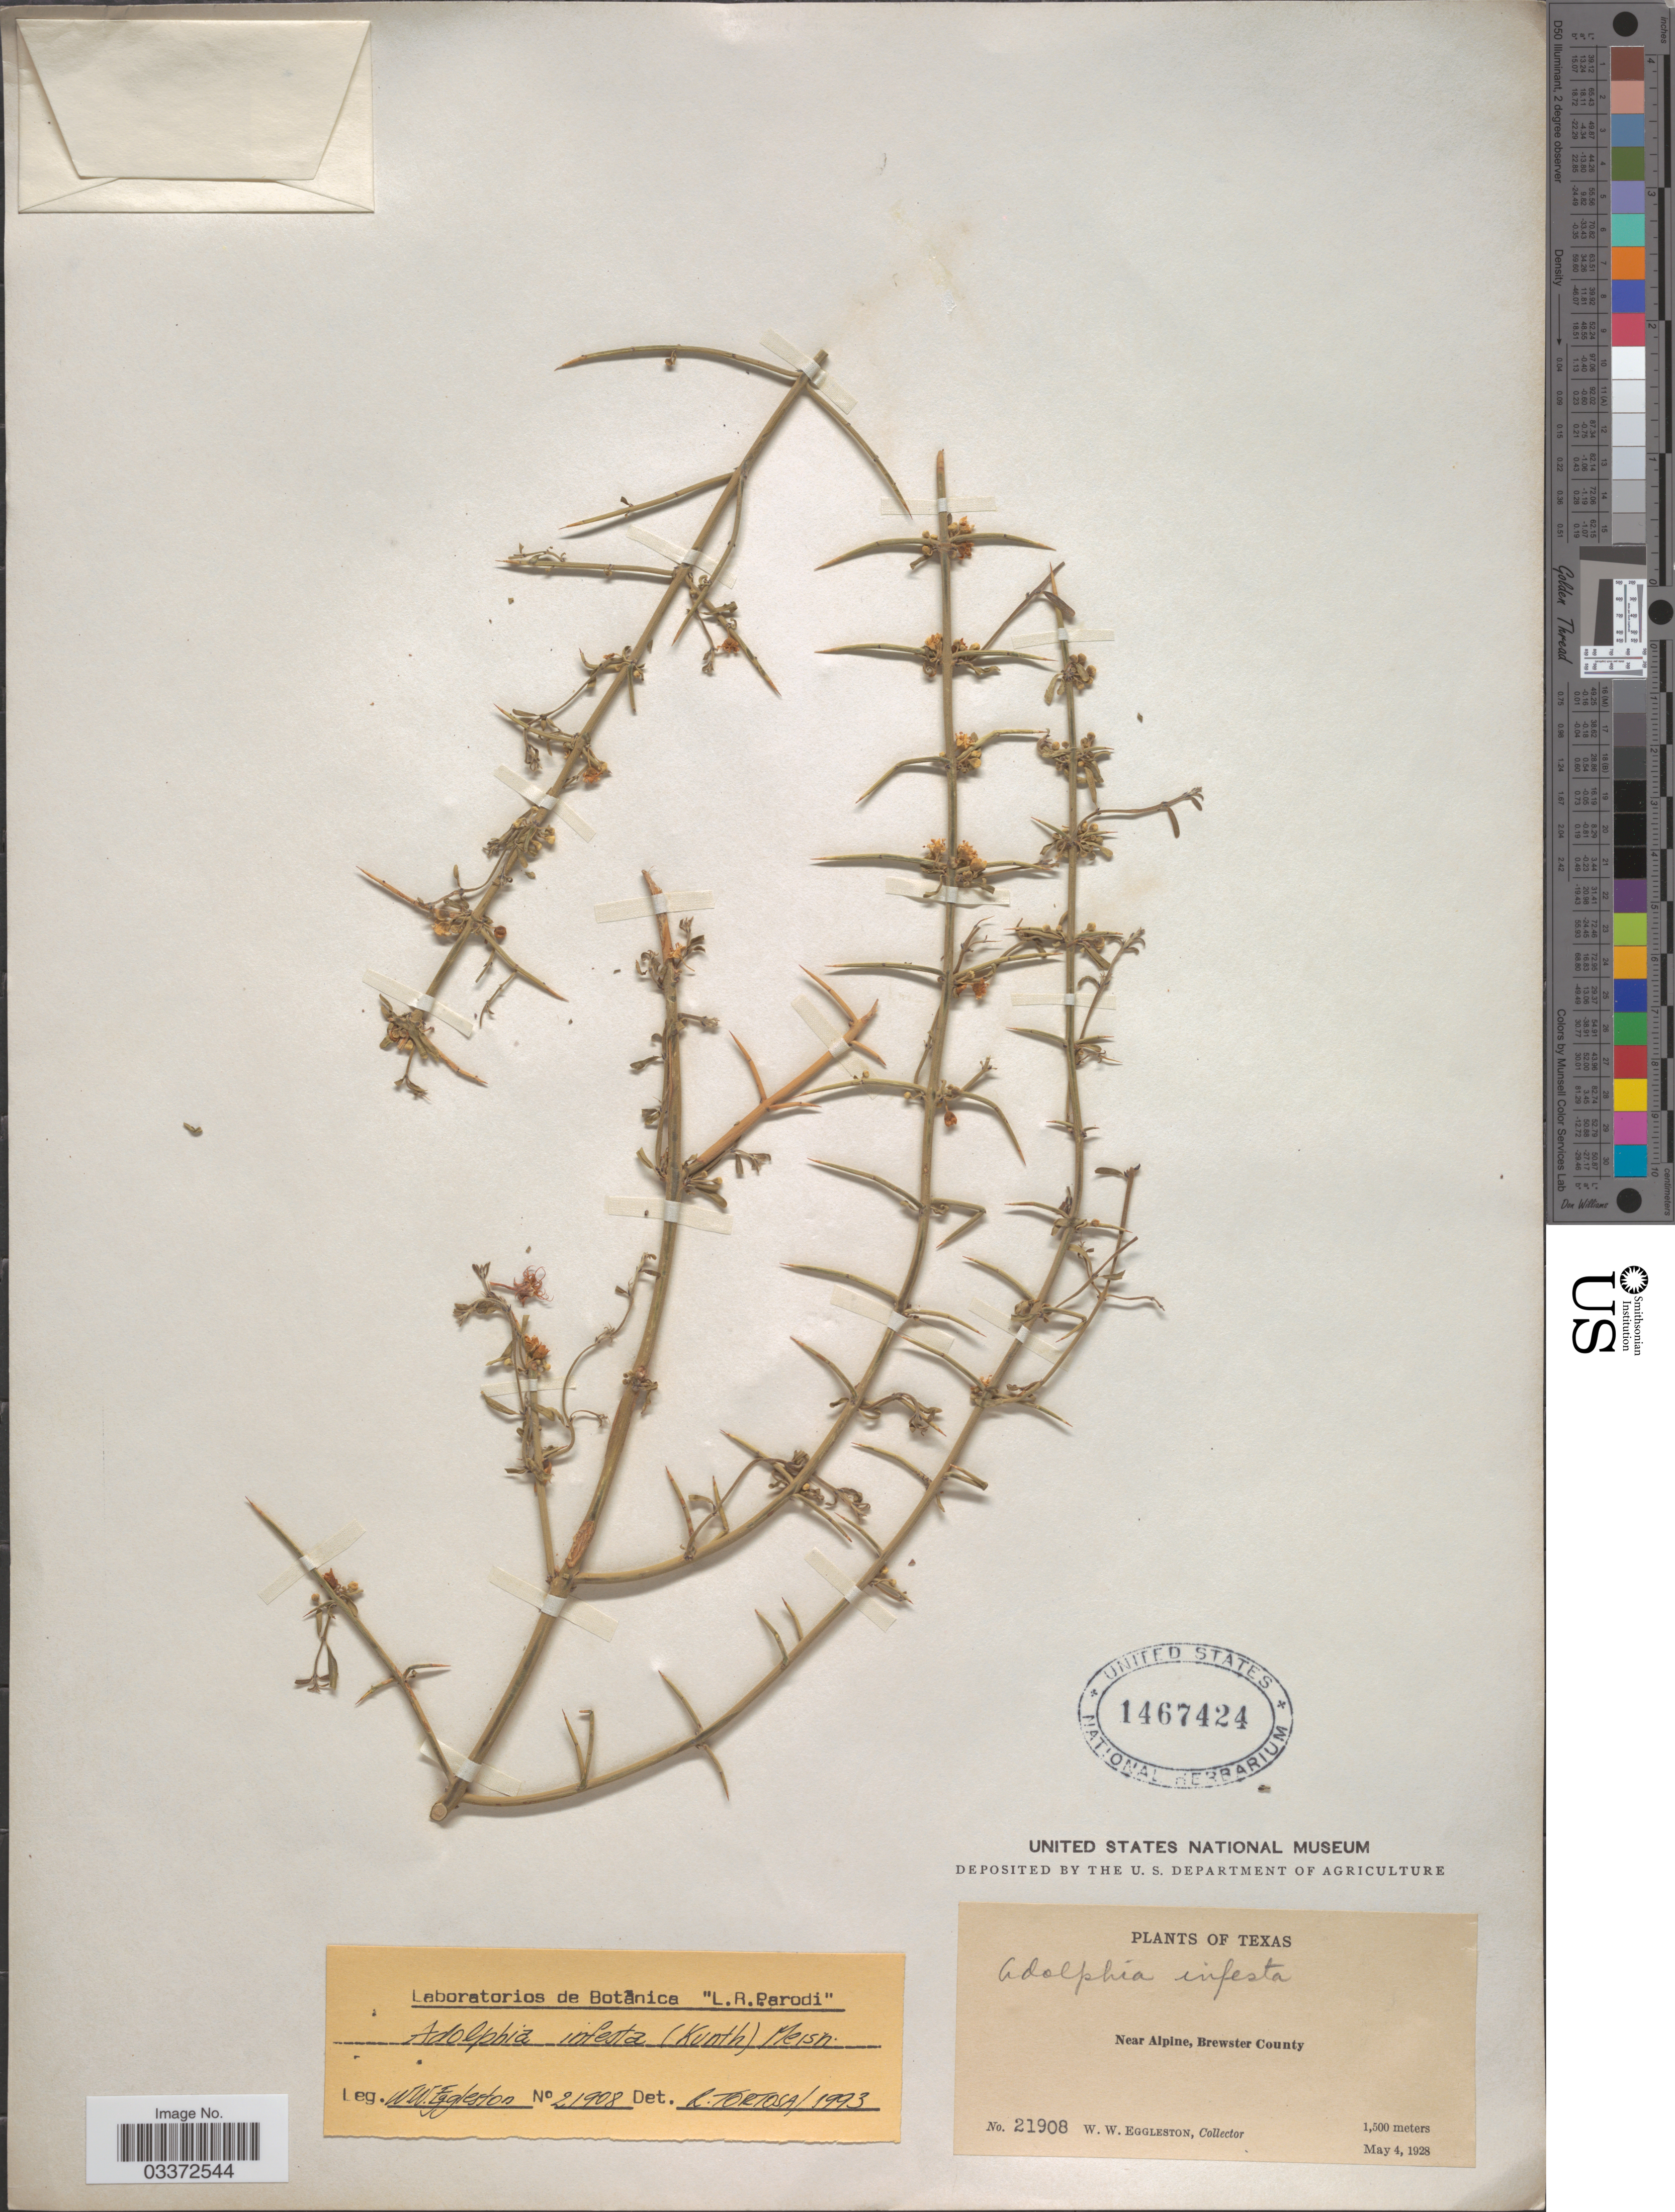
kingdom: Plantae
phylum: Tracheophyta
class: Magnoliopsida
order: Rosales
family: Rhamnaceae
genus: Adolphia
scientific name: Adolphia infesta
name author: (Kunth) Meisn.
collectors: W. W. Eggleston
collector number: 21908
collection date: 1928-05-04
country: United States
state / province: Texas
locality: Near Alpine, Brewster County.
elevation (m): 1500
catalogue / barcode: US 1467424